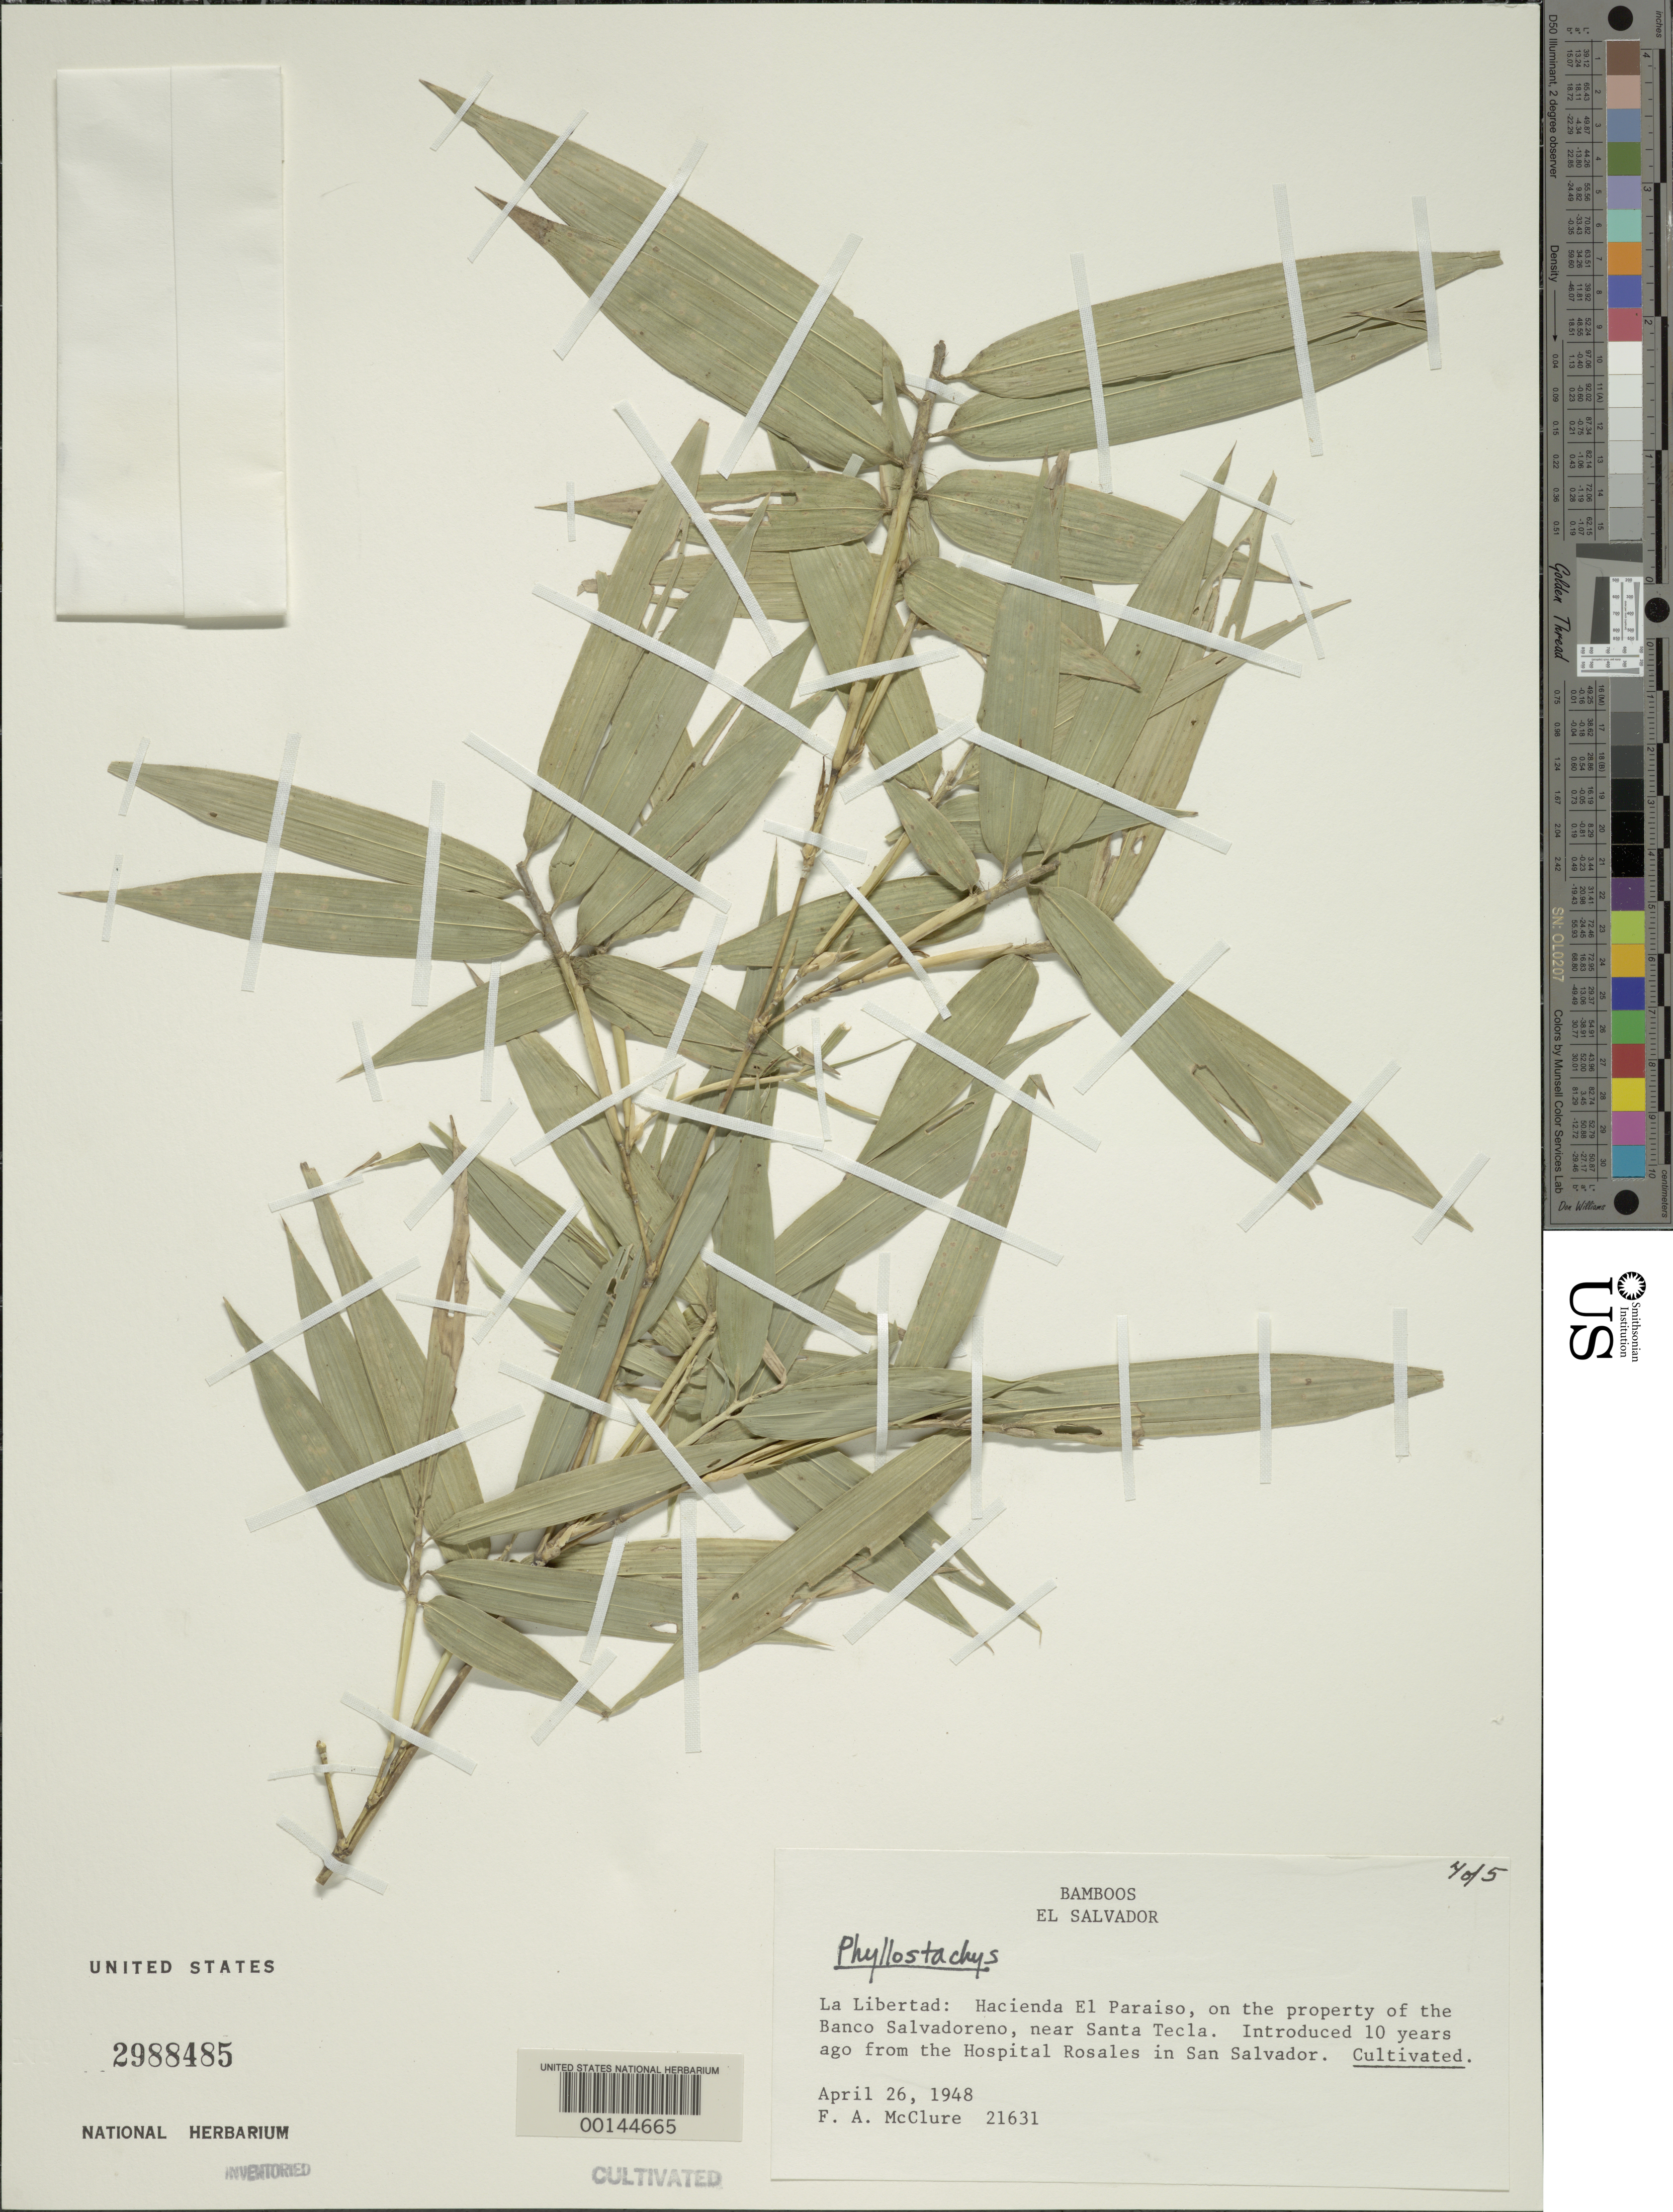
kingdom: Plantae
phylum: Tracheophyta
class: Liliopsida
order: Poales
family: Poaceae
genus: Phyllostachys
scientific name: Phyllostachys sp.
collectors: F. A. McClure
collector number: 21631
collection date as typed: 26 Apr 1948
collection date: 1948-04-26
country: El Salvador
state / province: La Libertad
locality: Hacienda el paraiso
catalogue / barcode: US 2988485